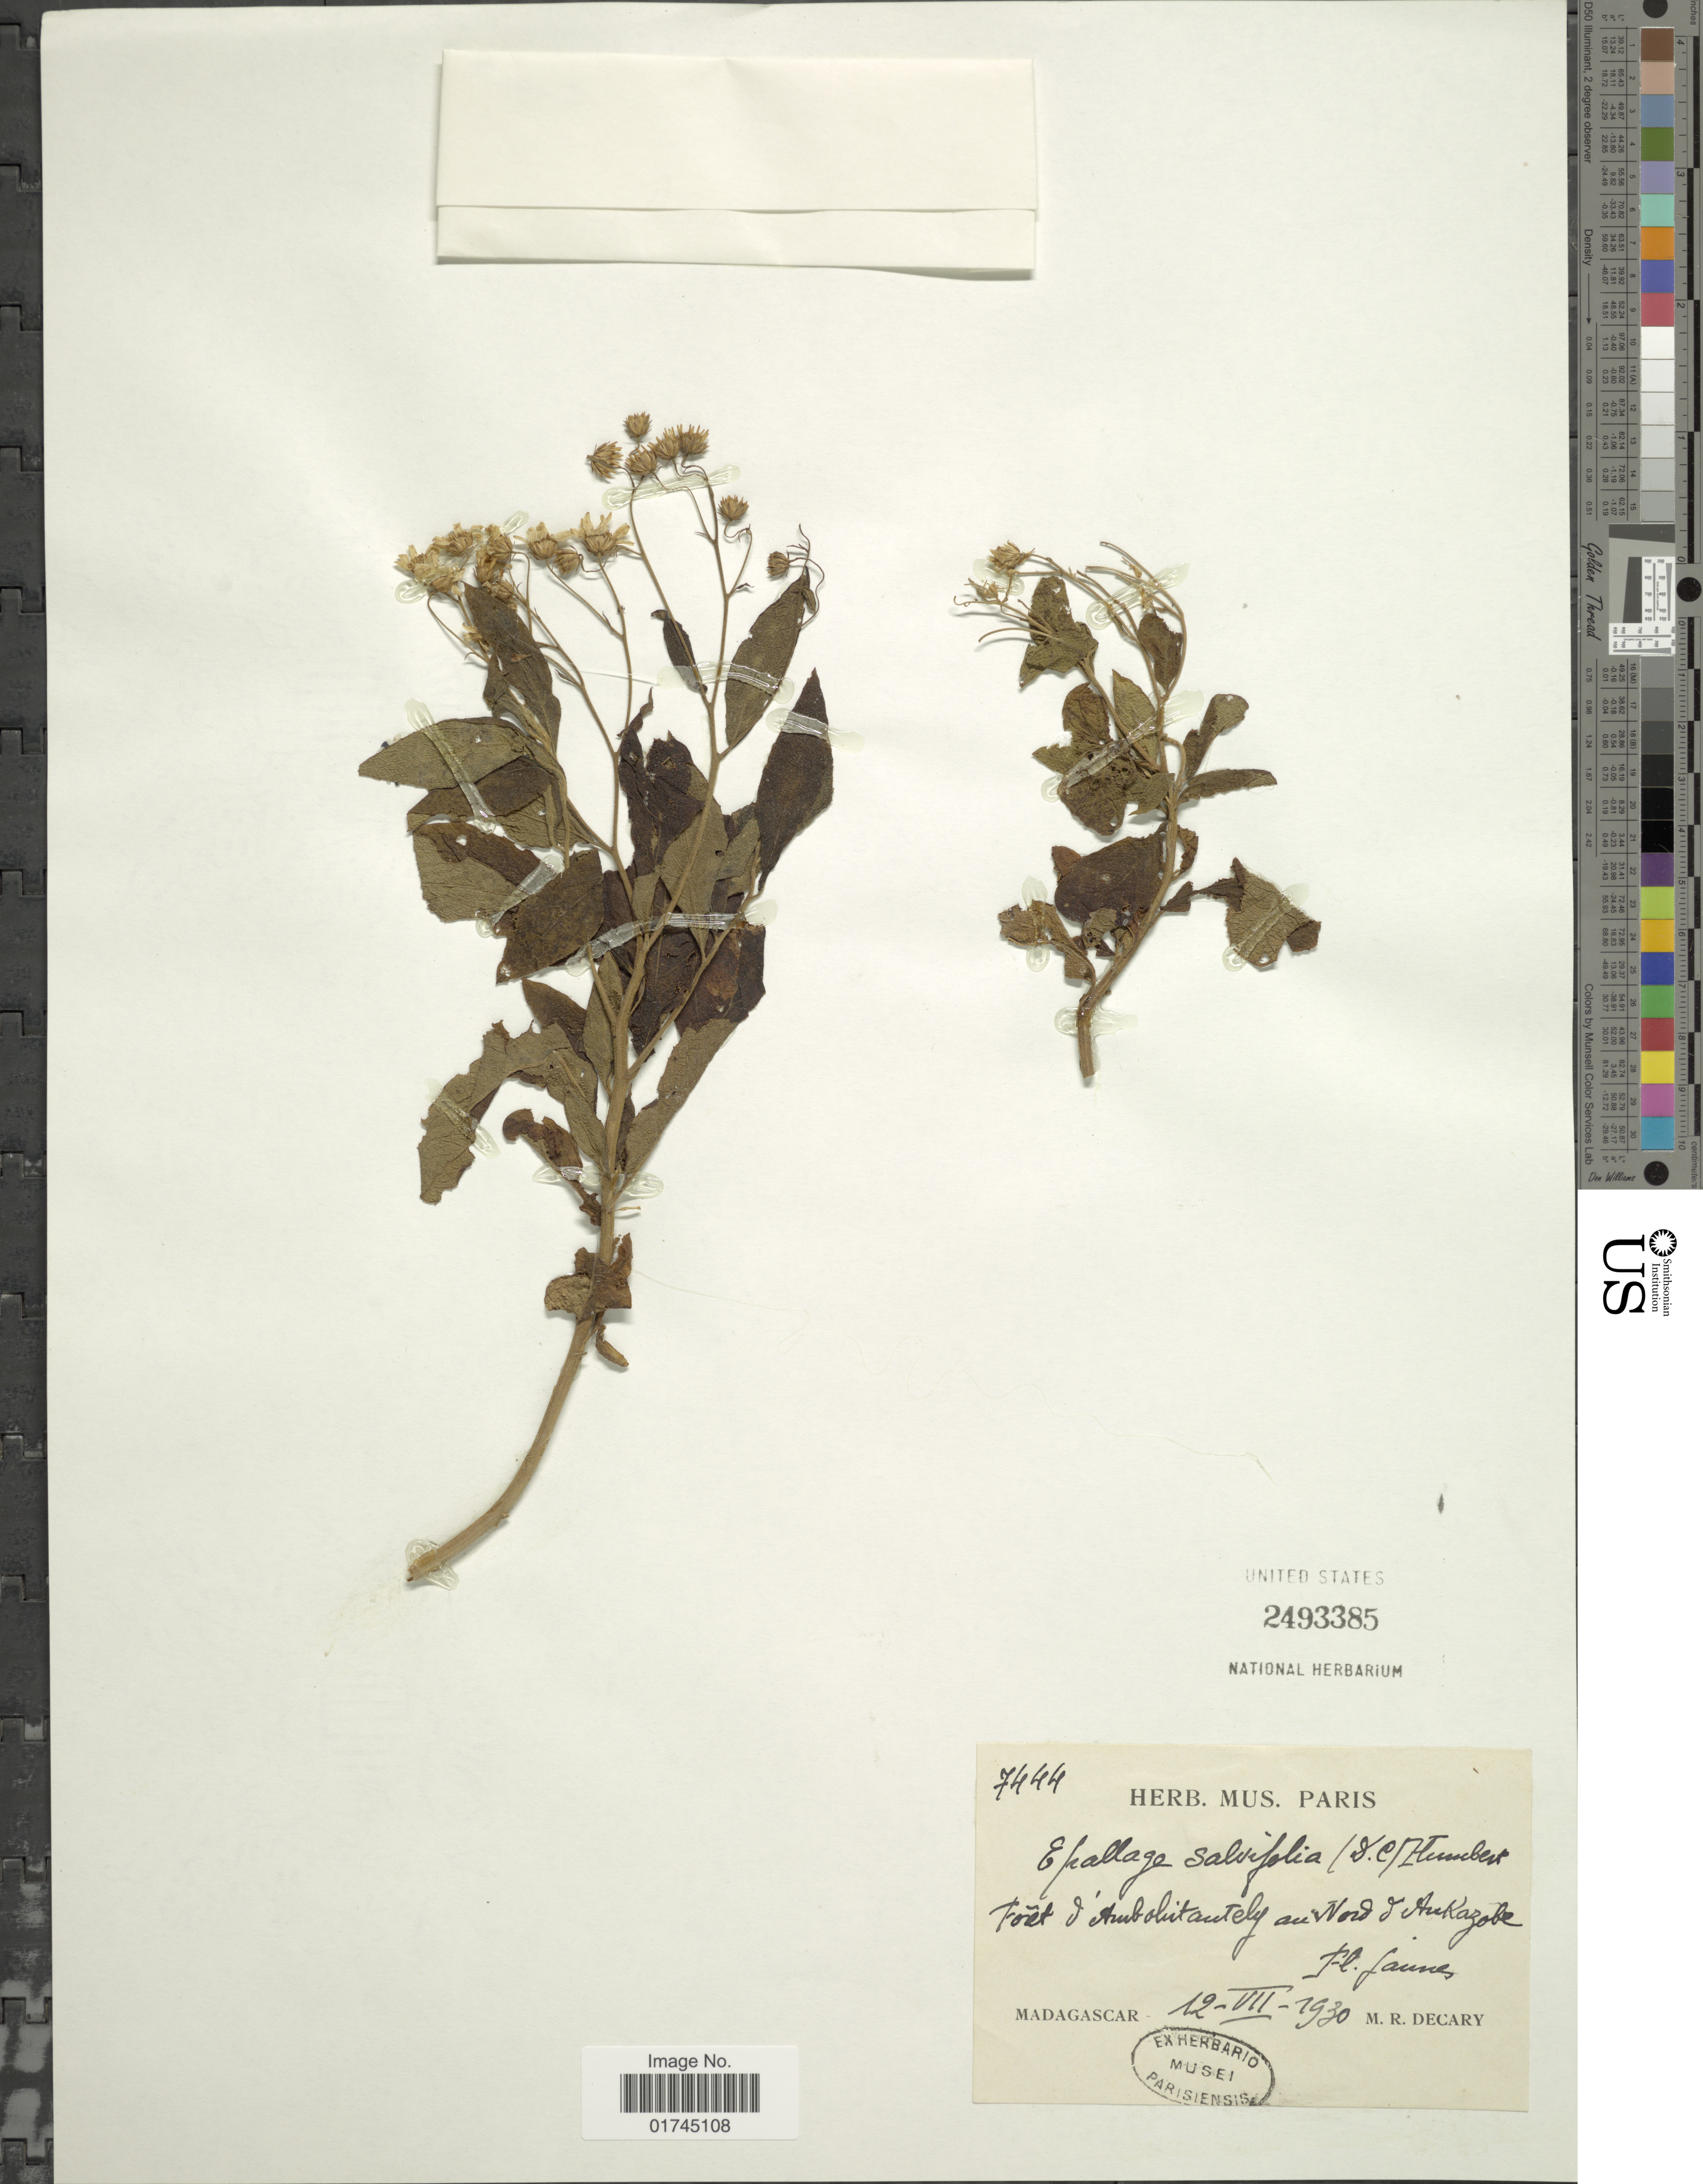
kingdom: Plantae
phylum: Tracheophyta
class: Magnoliopsida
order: Asterales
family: Asteraceae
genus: Anisopappus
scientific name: Anisopappus salvifolia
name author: (DC.) Wild ex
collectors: R. Decary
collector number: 7444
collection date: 1930-07-12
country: Madagascar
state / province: Analamanga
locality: Forêt d'Ambohitantely au nord d'Ankazobe [forest of Ambohitantely, north of Ankazobe]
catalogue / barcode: US 2493385